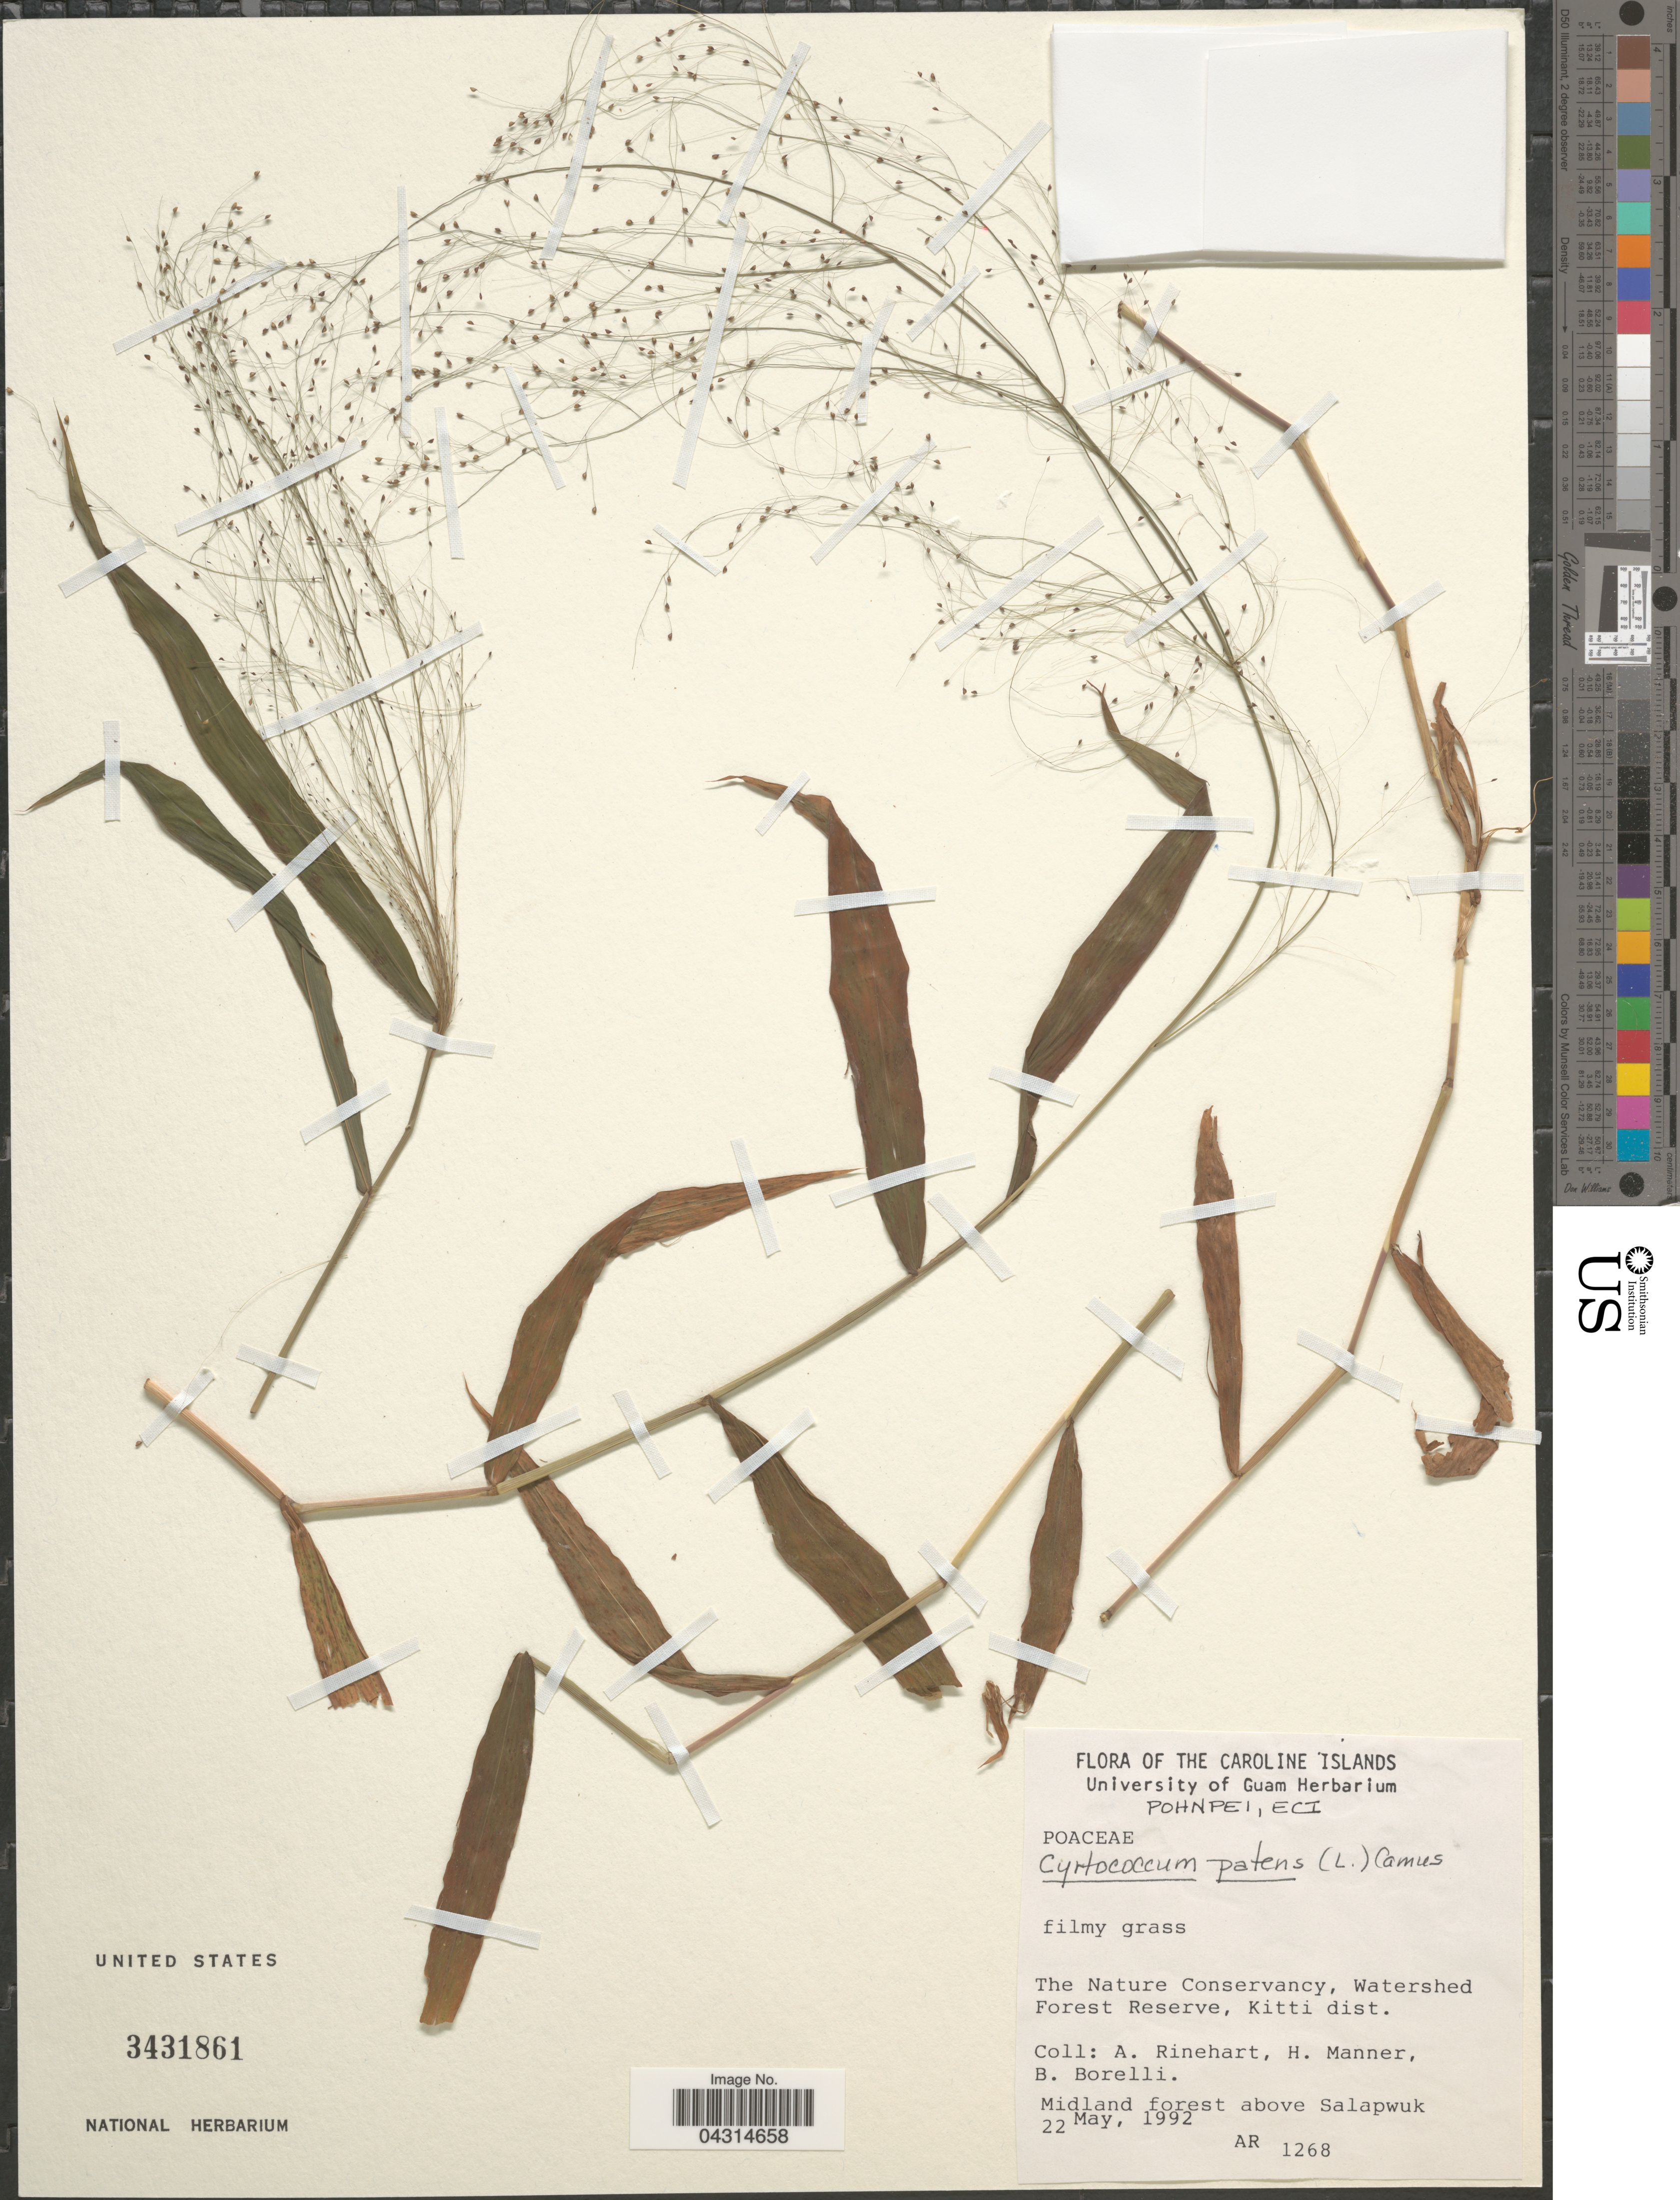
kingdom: Plantae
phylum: Tracheophyta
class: Liliopsida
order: Poales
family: Poaceae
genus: Cyrtococcum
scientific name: Cyrtococcum patens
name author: (L.) A. Camus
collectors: A. Rinehart, H. Manner & B. Borelli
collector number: AR1268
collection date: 1992-05-22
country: Micronesia, Federated States of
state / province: Pohnpei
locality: The Caroline Islands. ECI. The Nature Conservancy, Watershed Forest Reserve, Kitti dist. Midland forest above Salapwuk.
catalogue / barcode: US 3431861